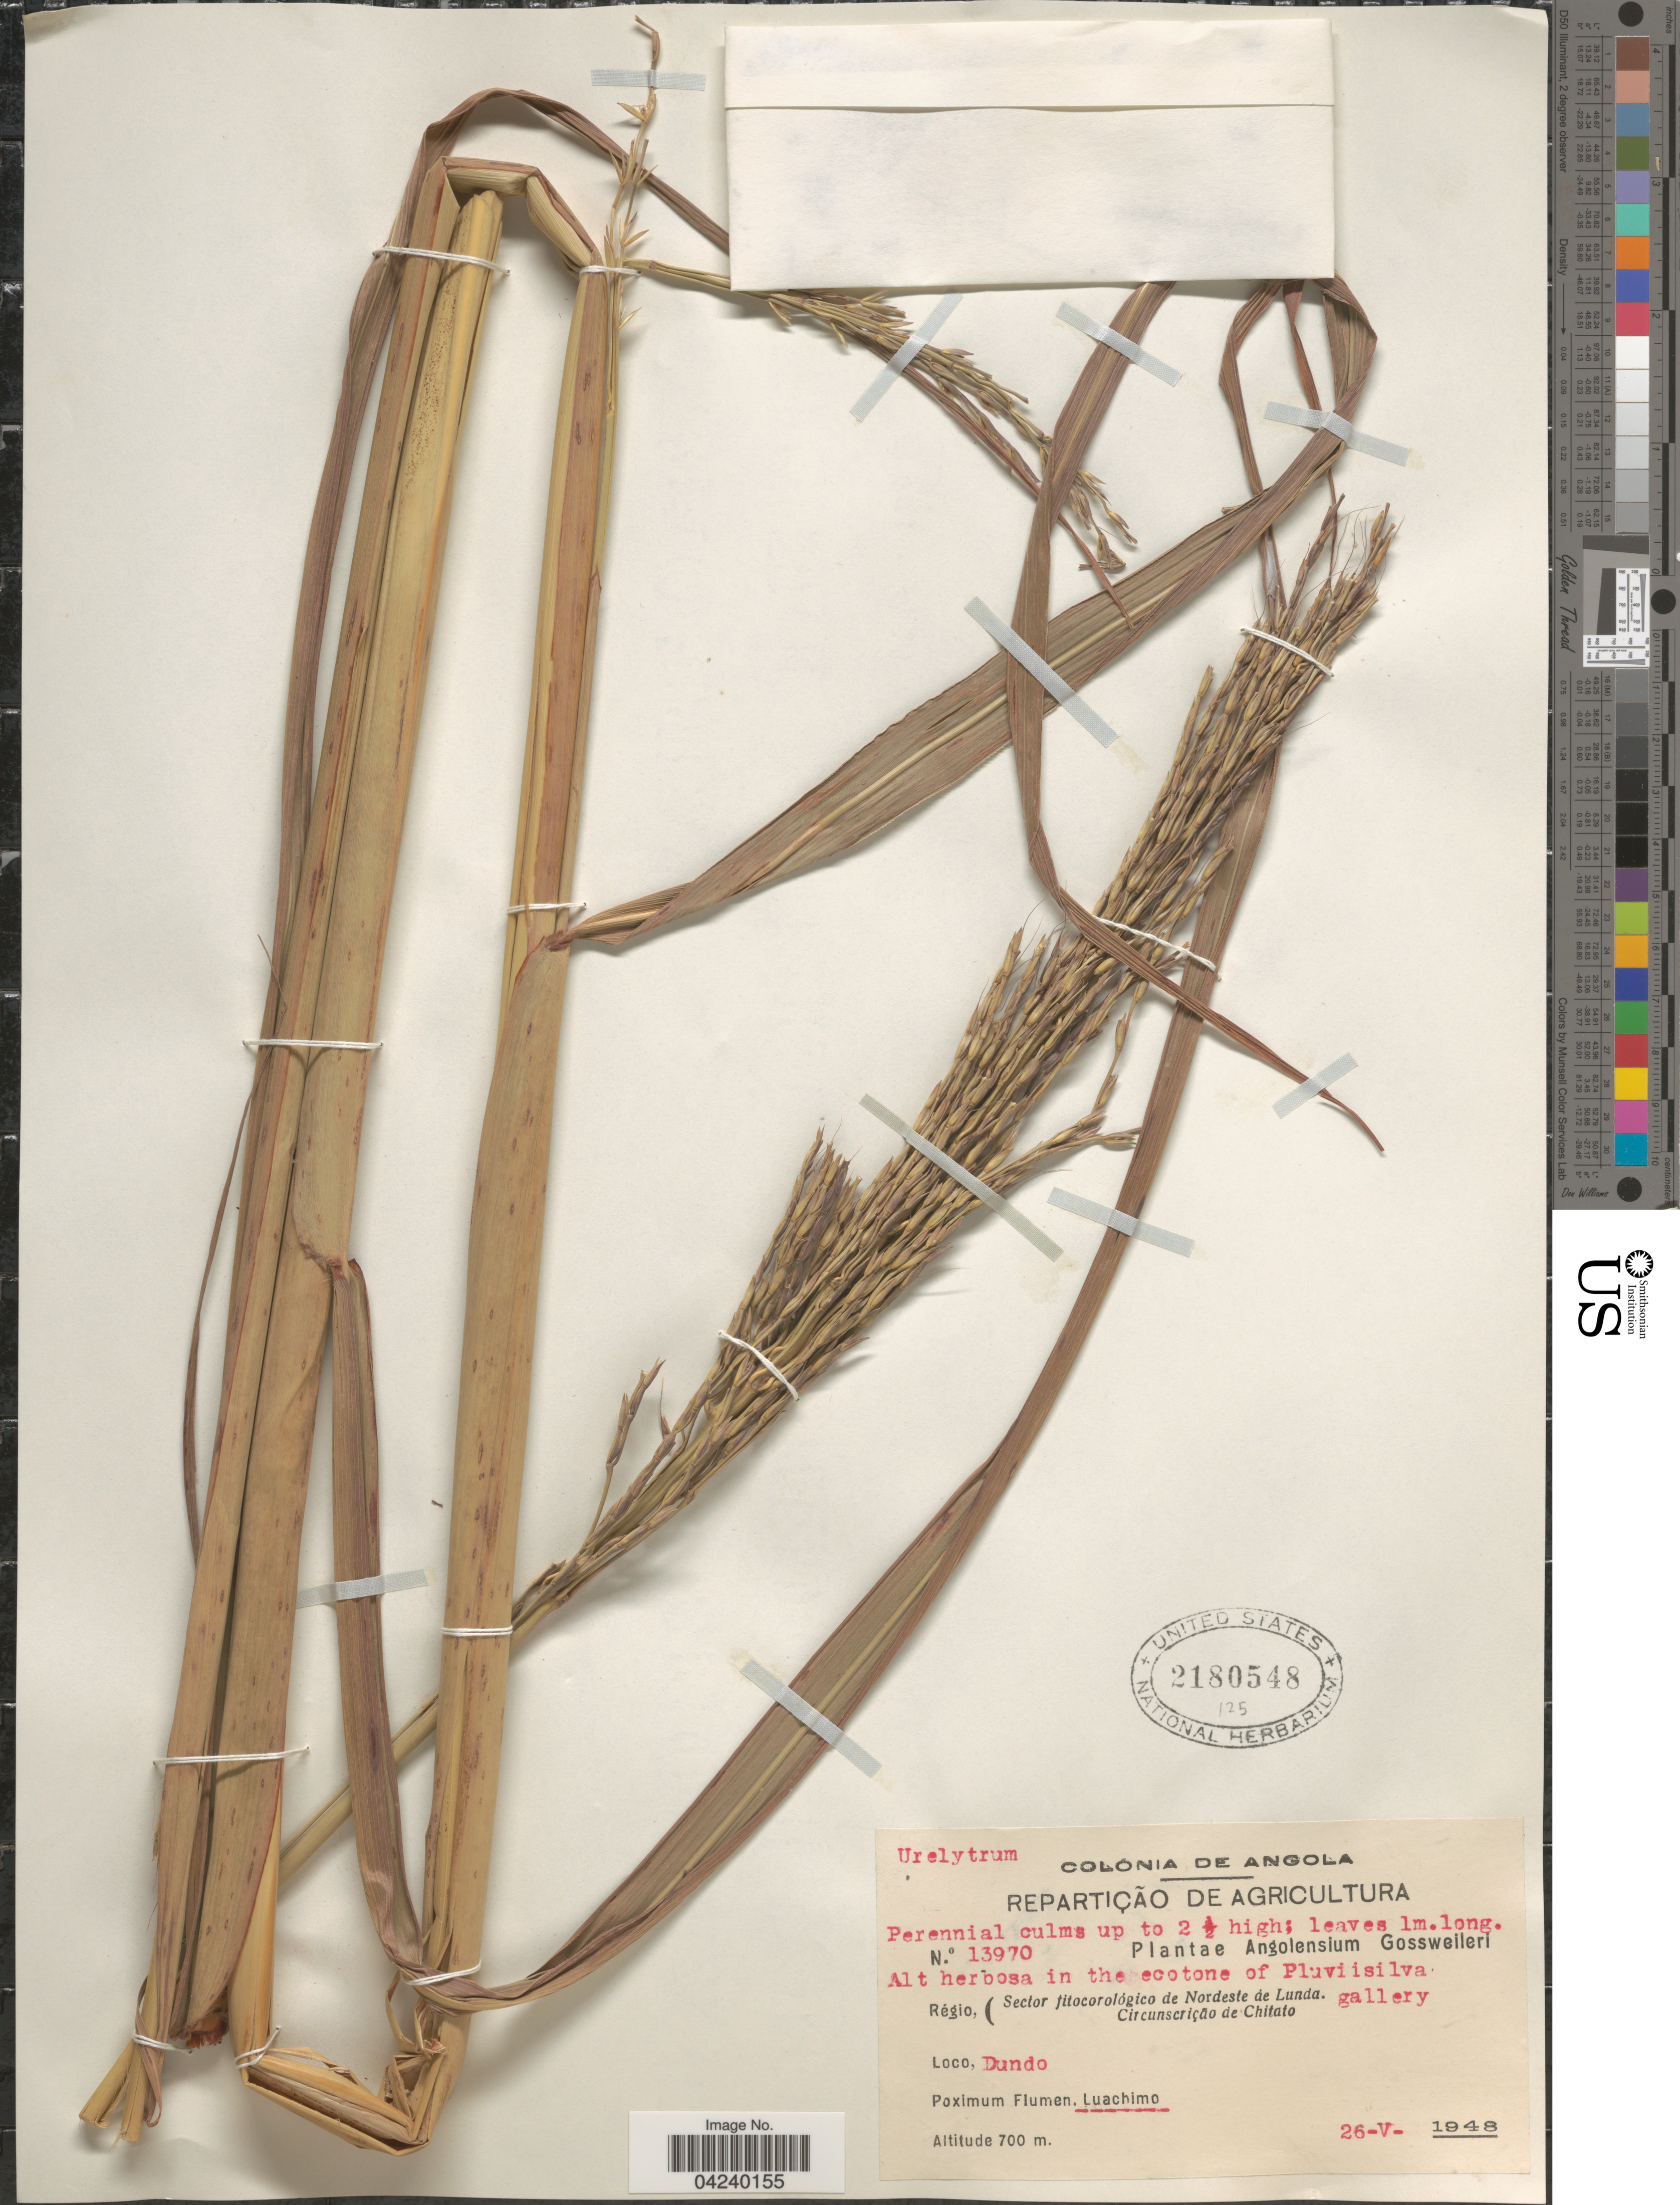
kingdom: Plantae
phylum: Tracheophyta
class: Liliopsida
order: Poales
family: Poaceae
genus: Urelytrum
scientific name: Urelytrum giganteum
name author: Pilg.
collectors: -. Gossweiler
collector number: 13970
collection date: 1948-05-26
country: Angola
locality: Régio, (Sector fitocorológico de Nordeste de Lunda. Circunscrição de Chitato. Dundo. Poximum Flumen, Luachimo.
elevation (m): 700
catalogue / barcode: US 2180548